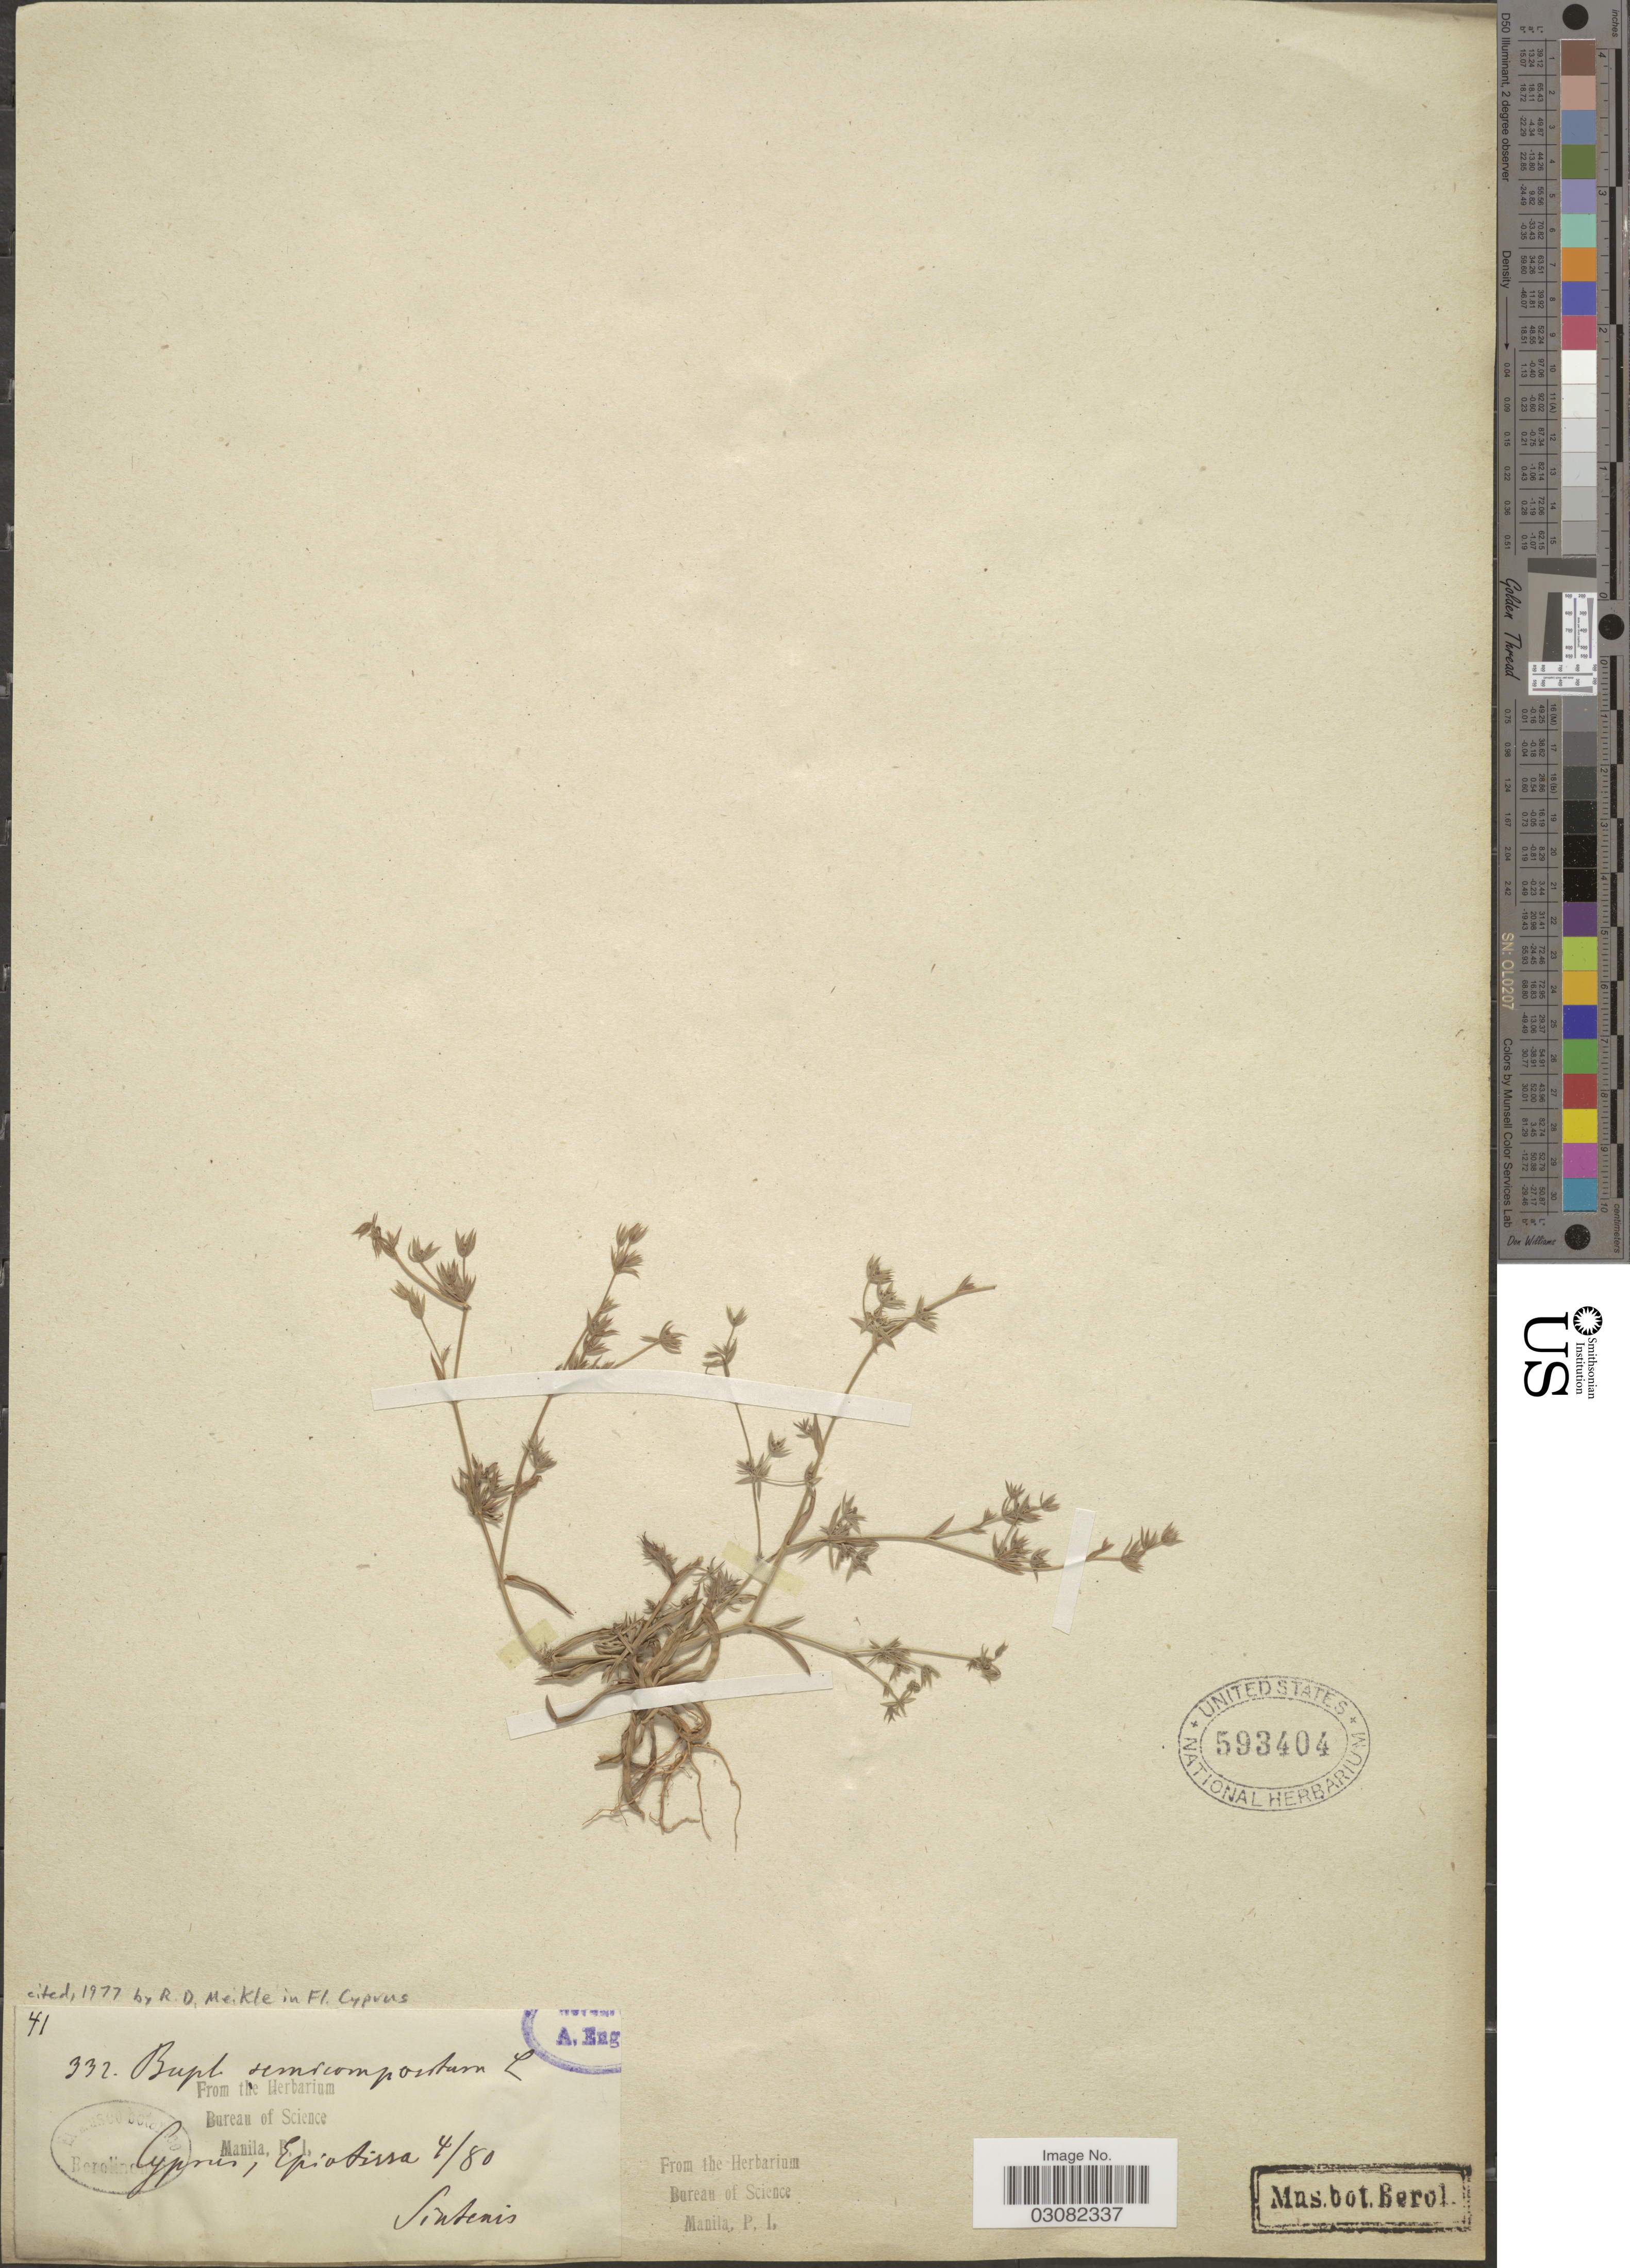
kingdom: Plantae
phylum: Tracheophyta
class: Magnoliopsida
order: Apiales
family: Apiaceae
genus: Bupleurum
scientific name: Bupleurum semicompositum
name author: L.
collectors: -. Sintenis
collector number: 332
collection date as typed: Transcribed d/m/y: /4/80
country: Cyprus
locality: Epiatirra.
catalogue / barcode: US 593404